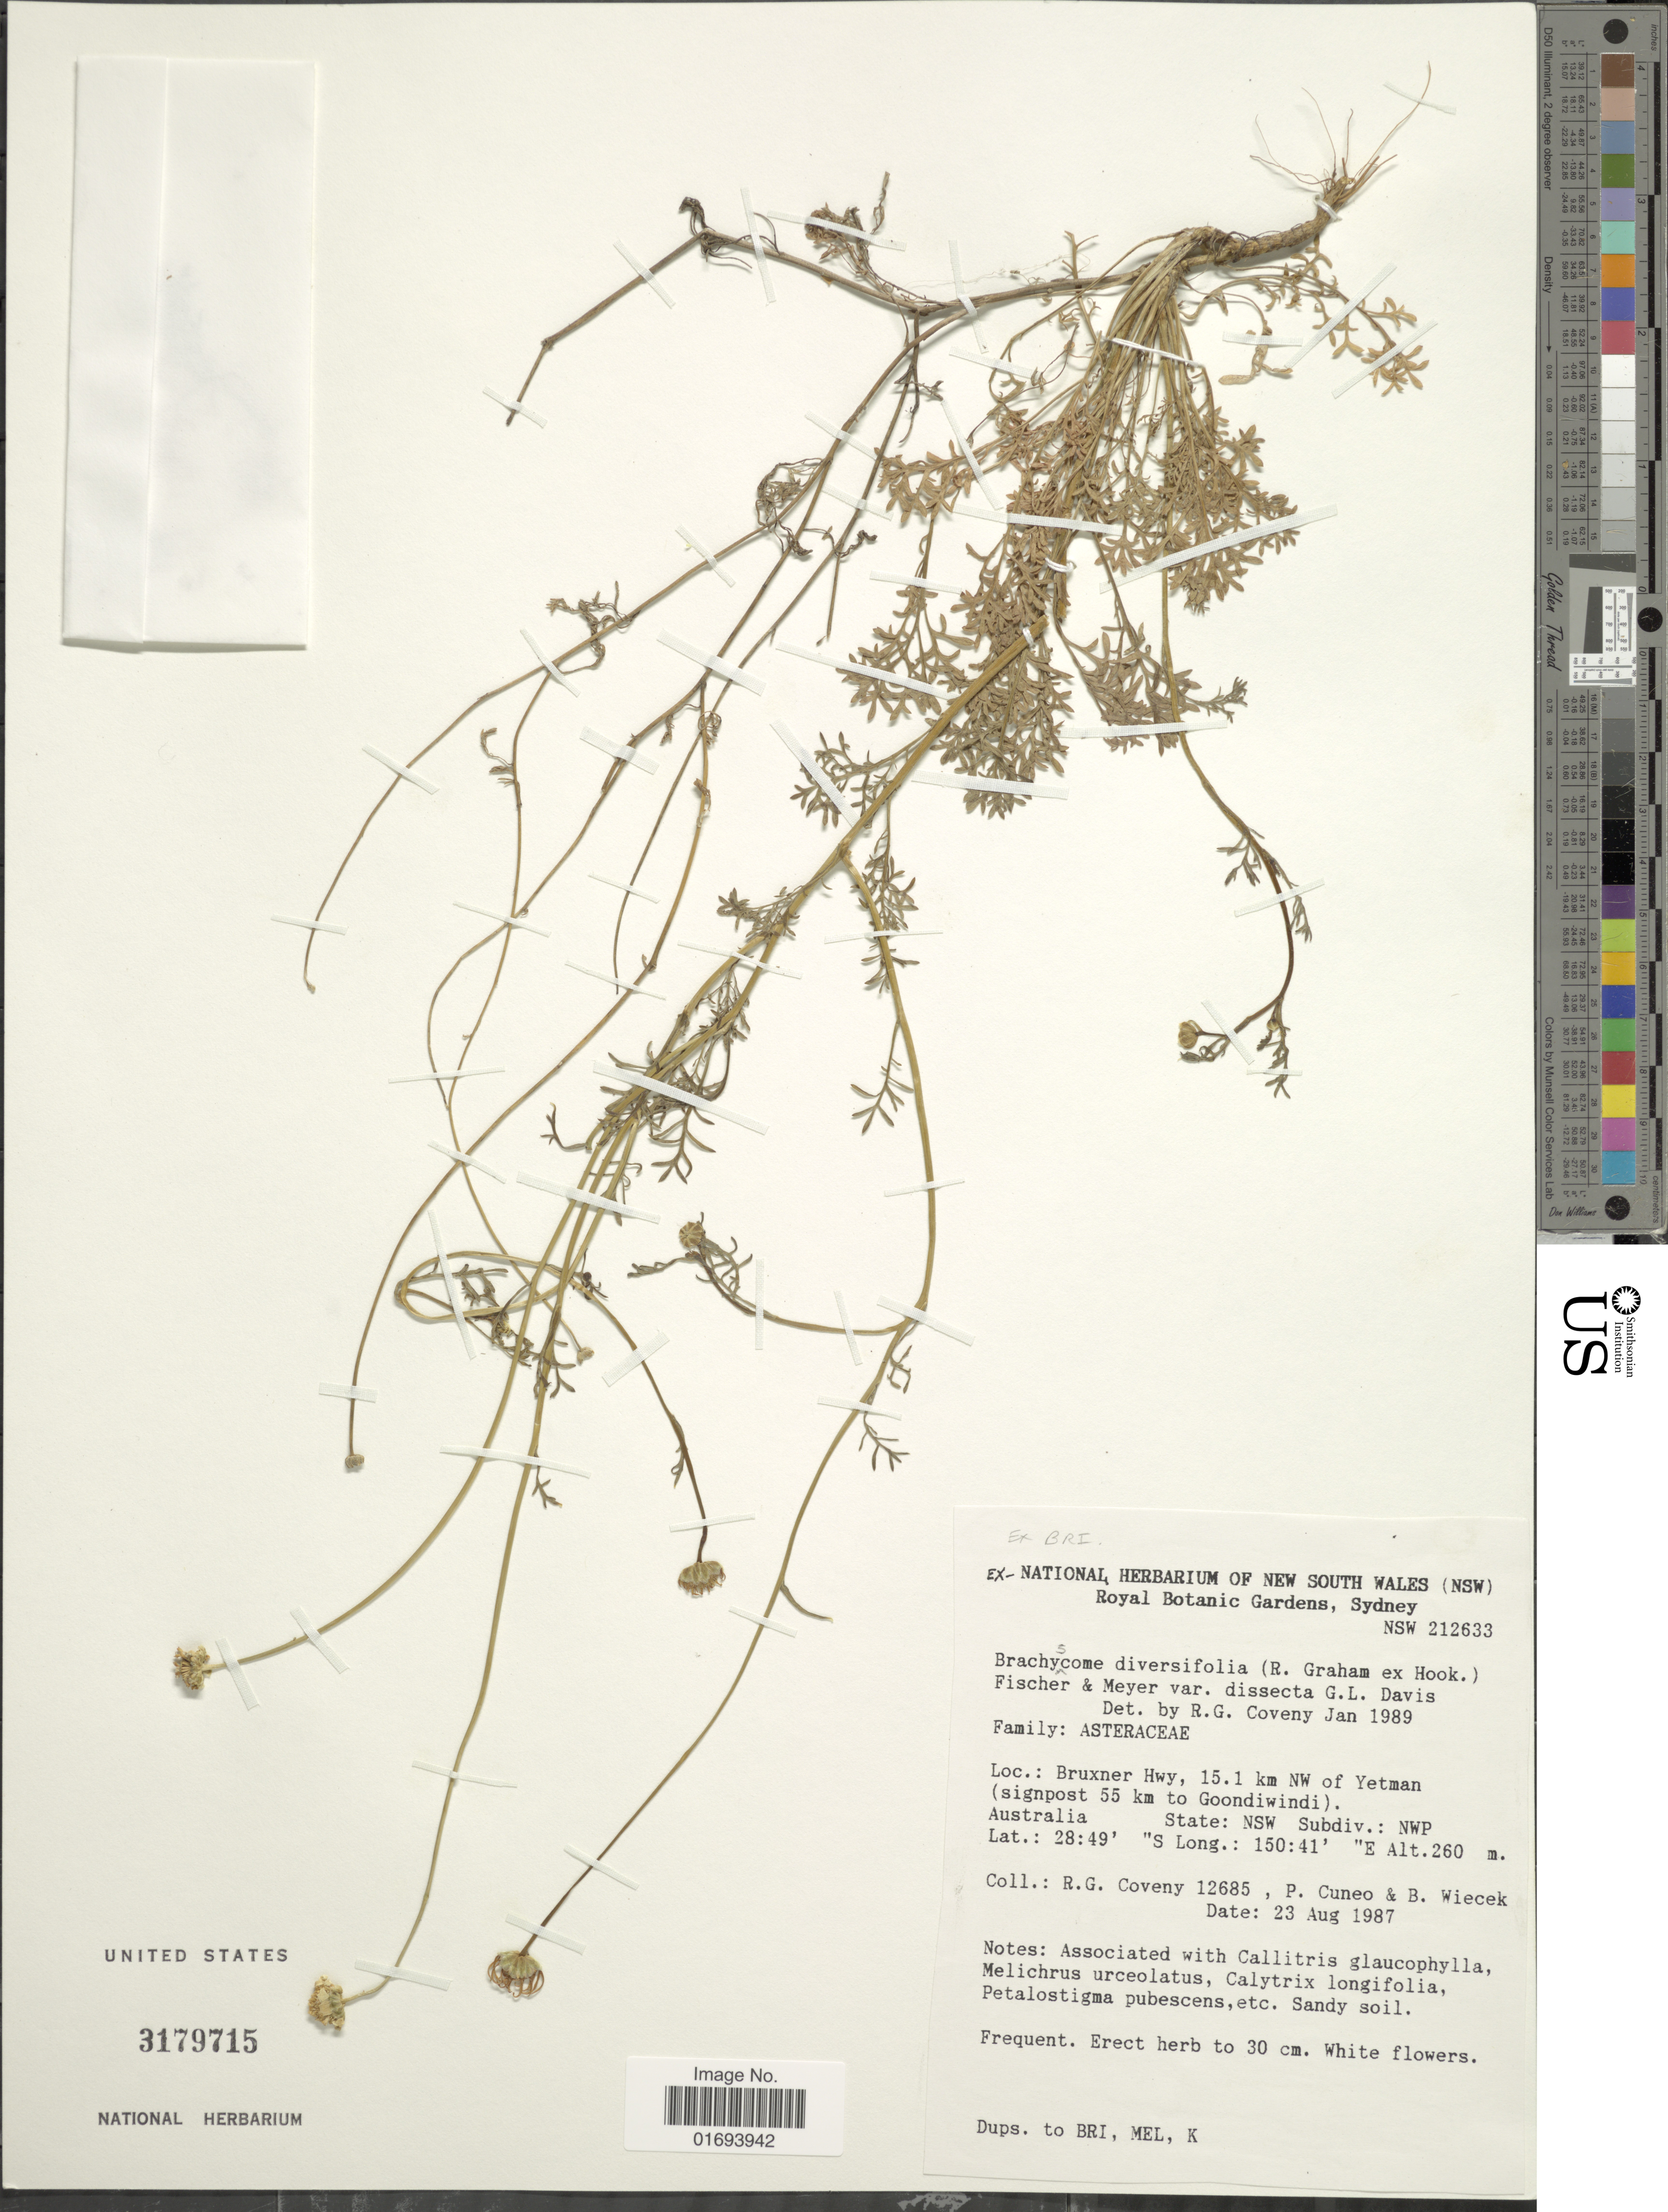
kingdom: Plantae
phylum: Tracheophyta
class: Magnoliopsida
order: Asterales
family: Asteraceae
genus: Brachyscome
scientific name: Brachyscome diversifolia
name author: (Graham ex Hook.) Fischer & C.A. Mey.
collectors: R. Coveny, P. Cuneo & B. Wiecek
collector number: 12685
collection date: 1987-08-23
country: Australia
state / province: New South Wales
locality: Bruxner Hwy, 15.1 km NW of Yetman (signpost 55 km to Goondiwindi) Australia. State: NSW subdiv.: NWP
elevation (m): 260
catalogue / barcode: US 3179715